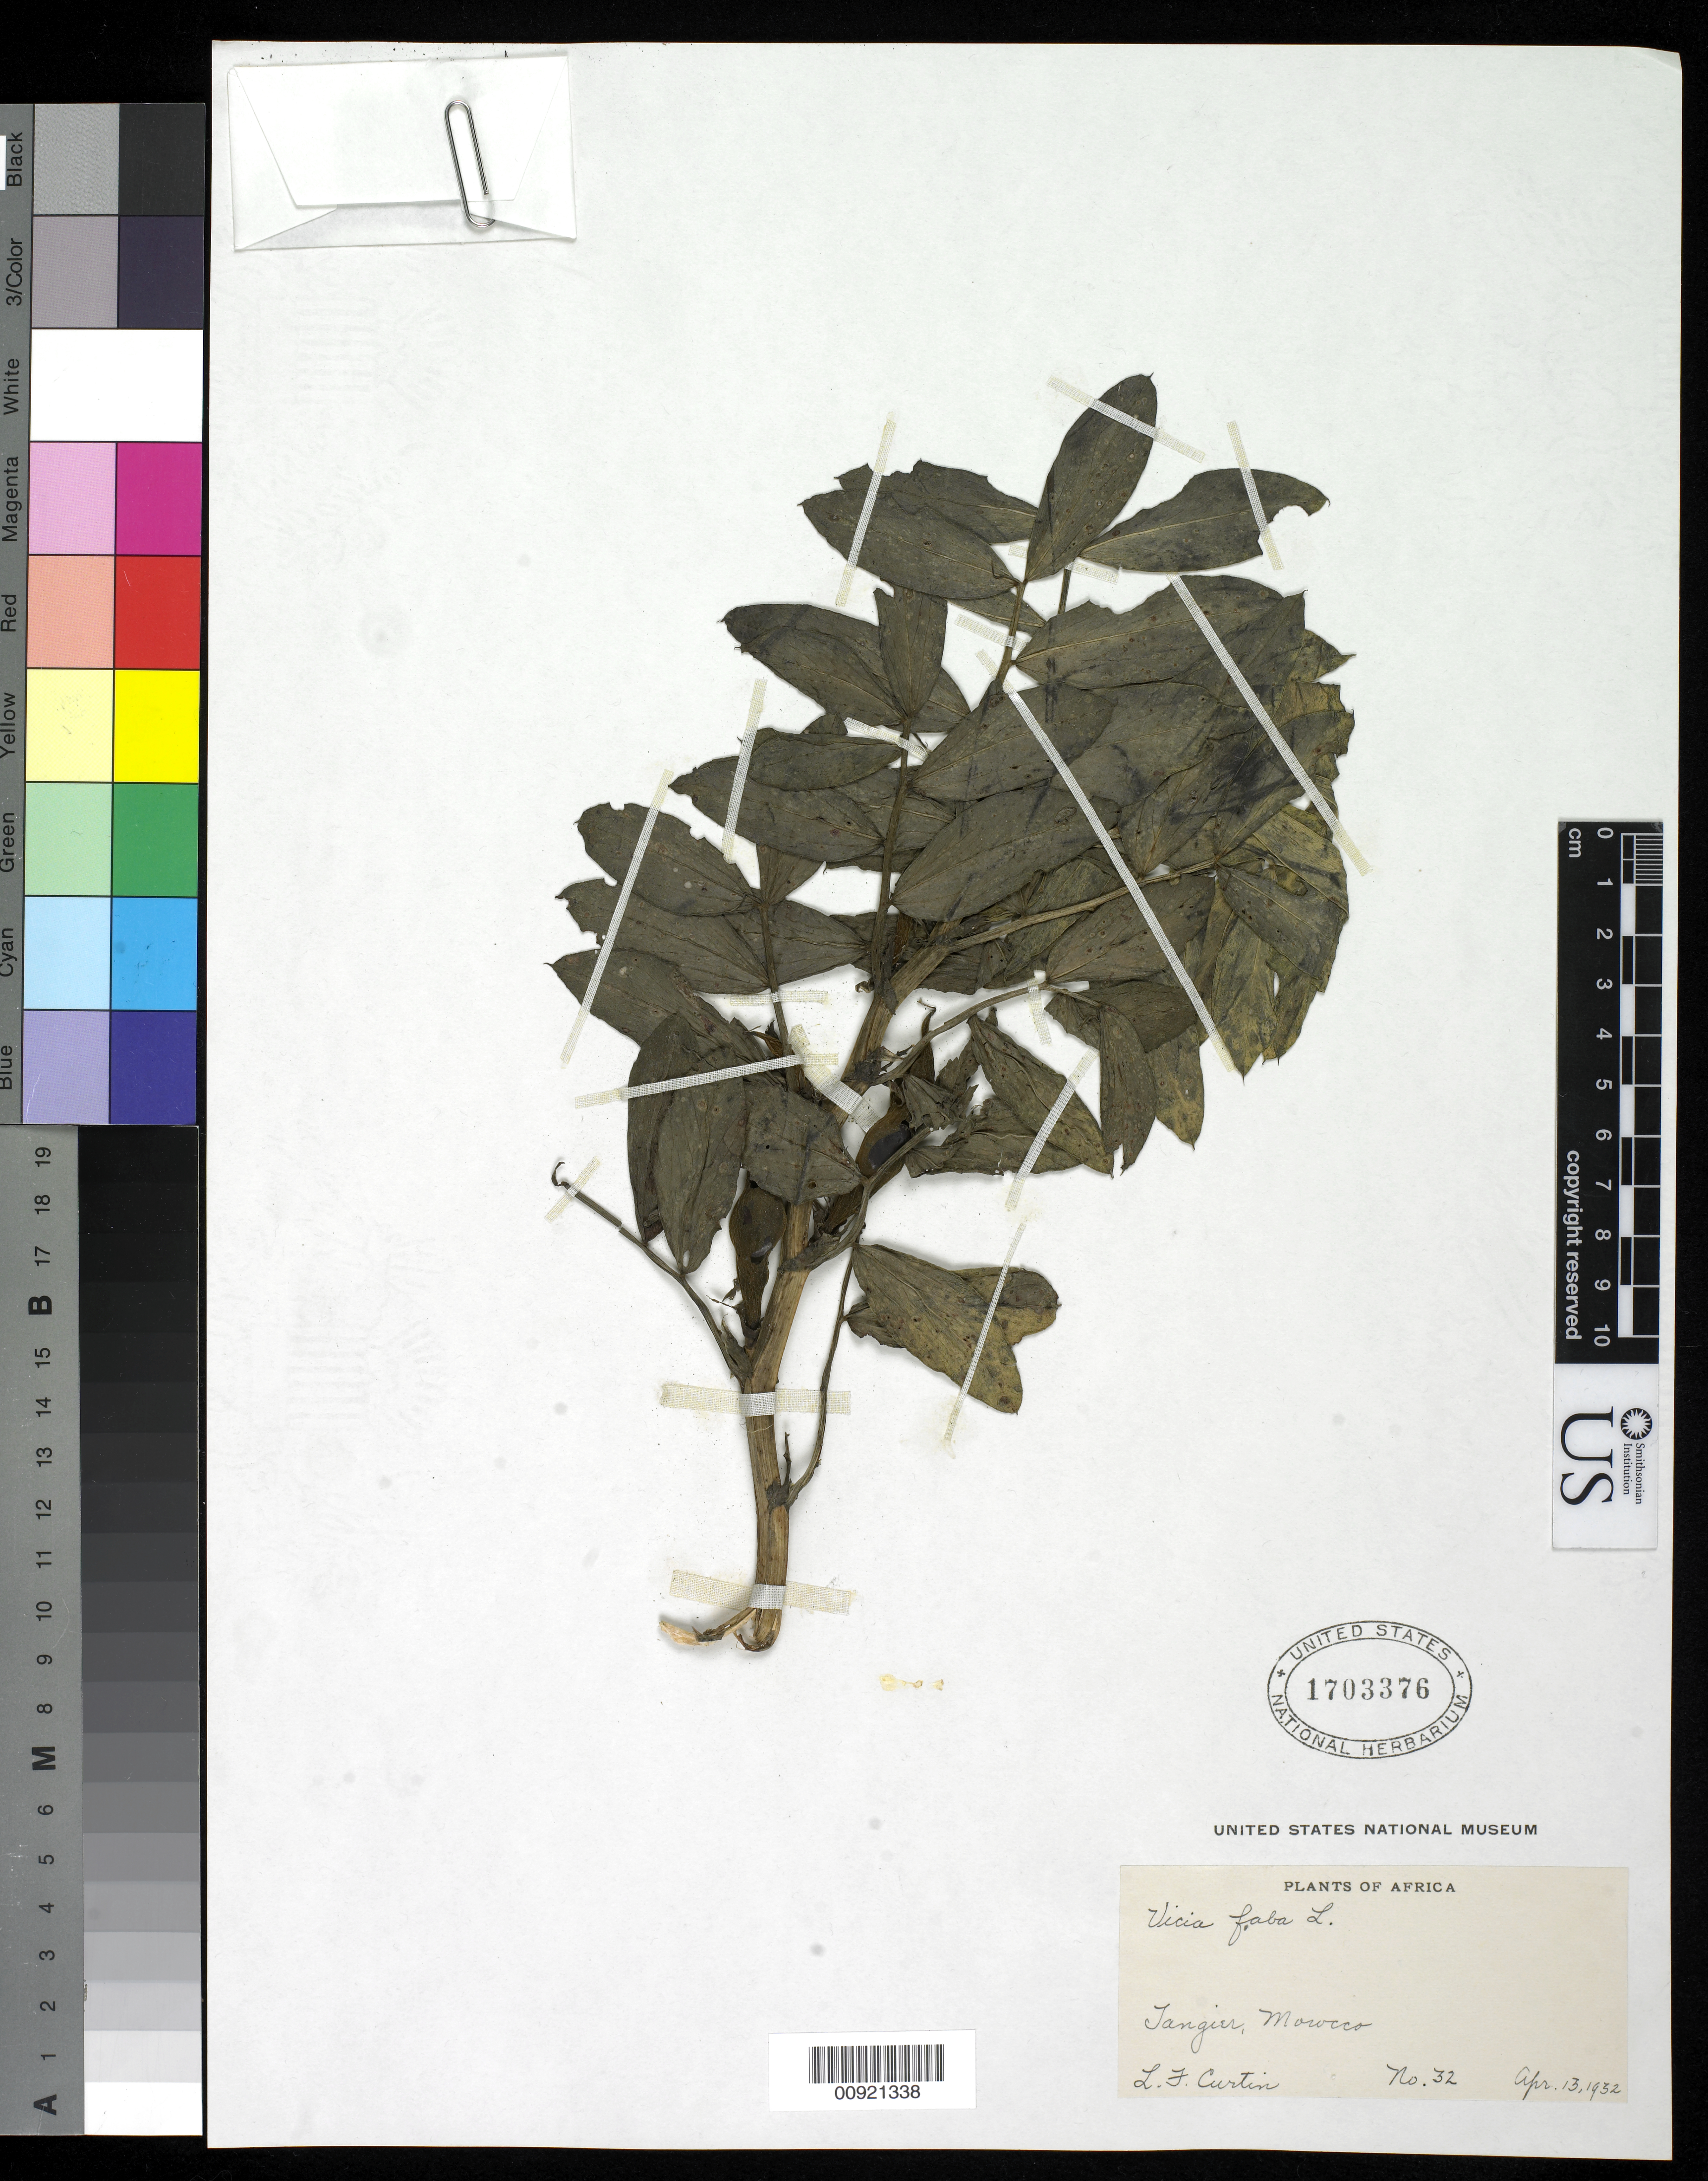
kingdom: Plantae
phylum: Tracheophyta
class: Magnoliopsida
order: Fabales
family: Fabaceae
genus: Vicia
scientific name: Vicia faba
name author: L.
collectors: Curtin, L.J.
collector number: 32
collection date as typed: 13 Apr 1932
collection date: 1932-04-13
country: Morocco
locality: Tangier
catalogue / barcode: US 1703376